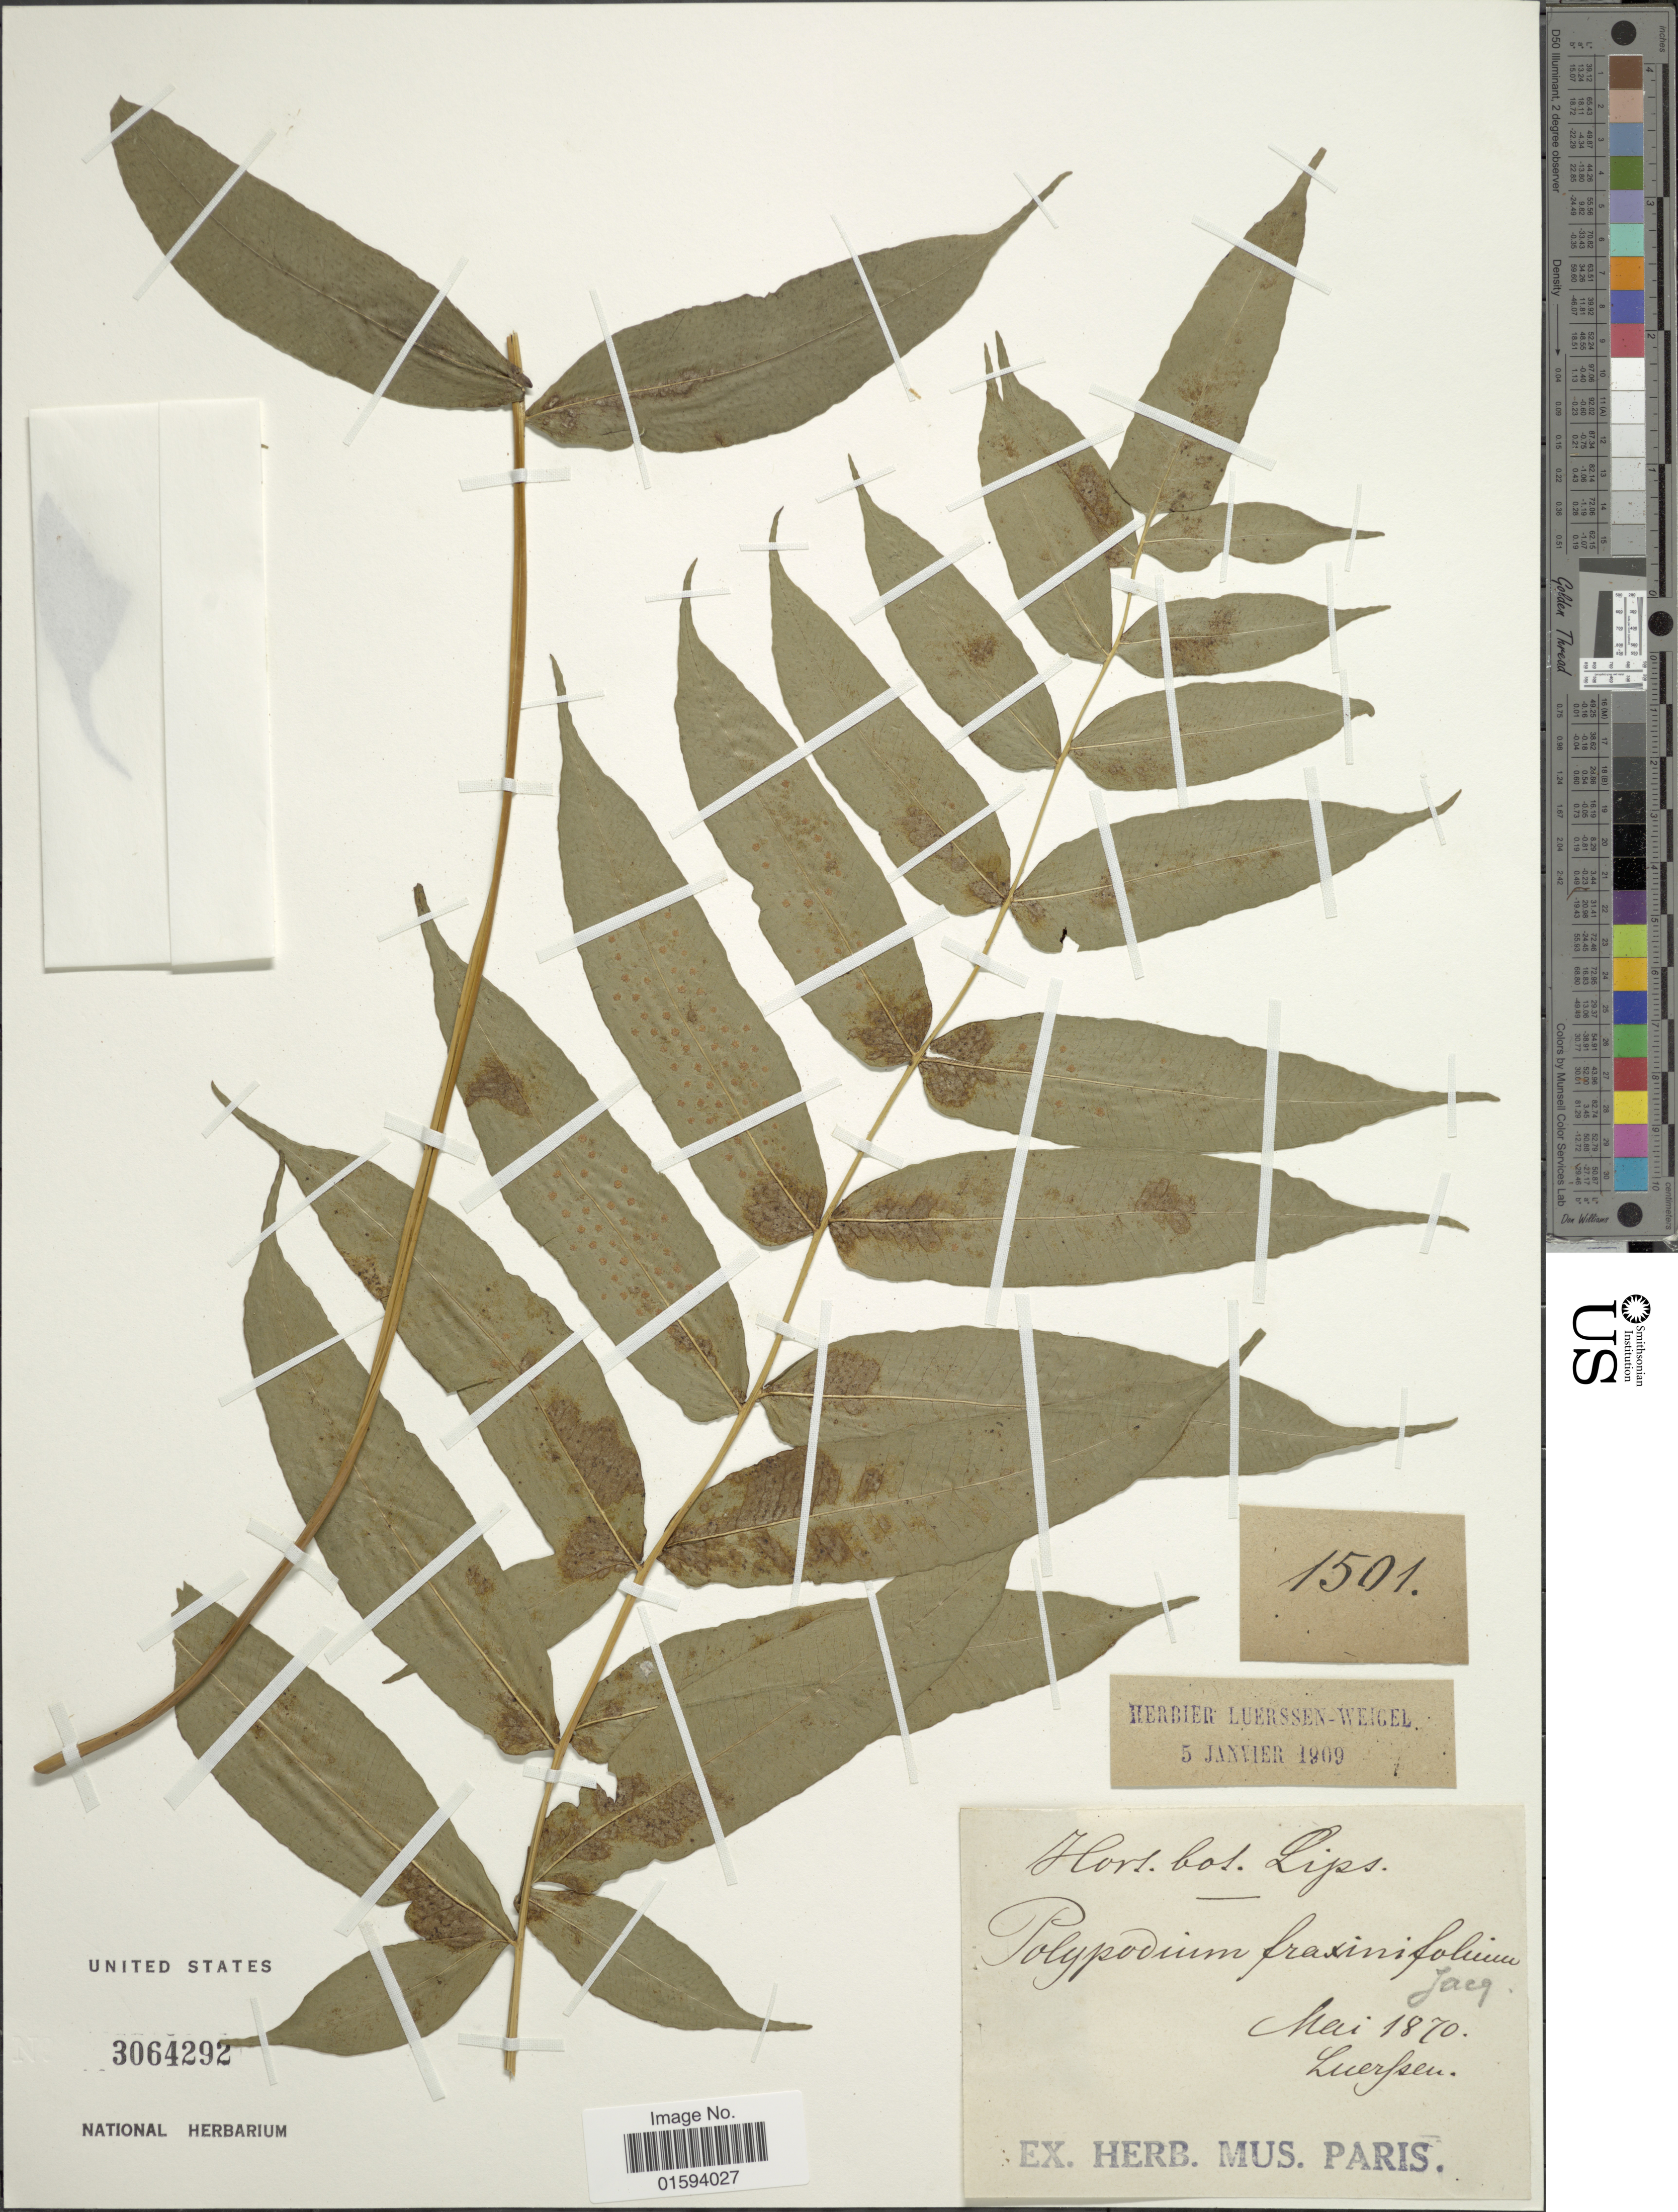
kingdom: Plantae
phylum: Tracheophyta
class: Polypodiopsida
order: Polypodiales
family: Polypodiaceae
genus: Polypodium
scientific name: Polypodium fraxinifolium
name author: Jacq.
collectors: Luerssen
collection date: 1870-05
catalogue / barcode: US 3064292